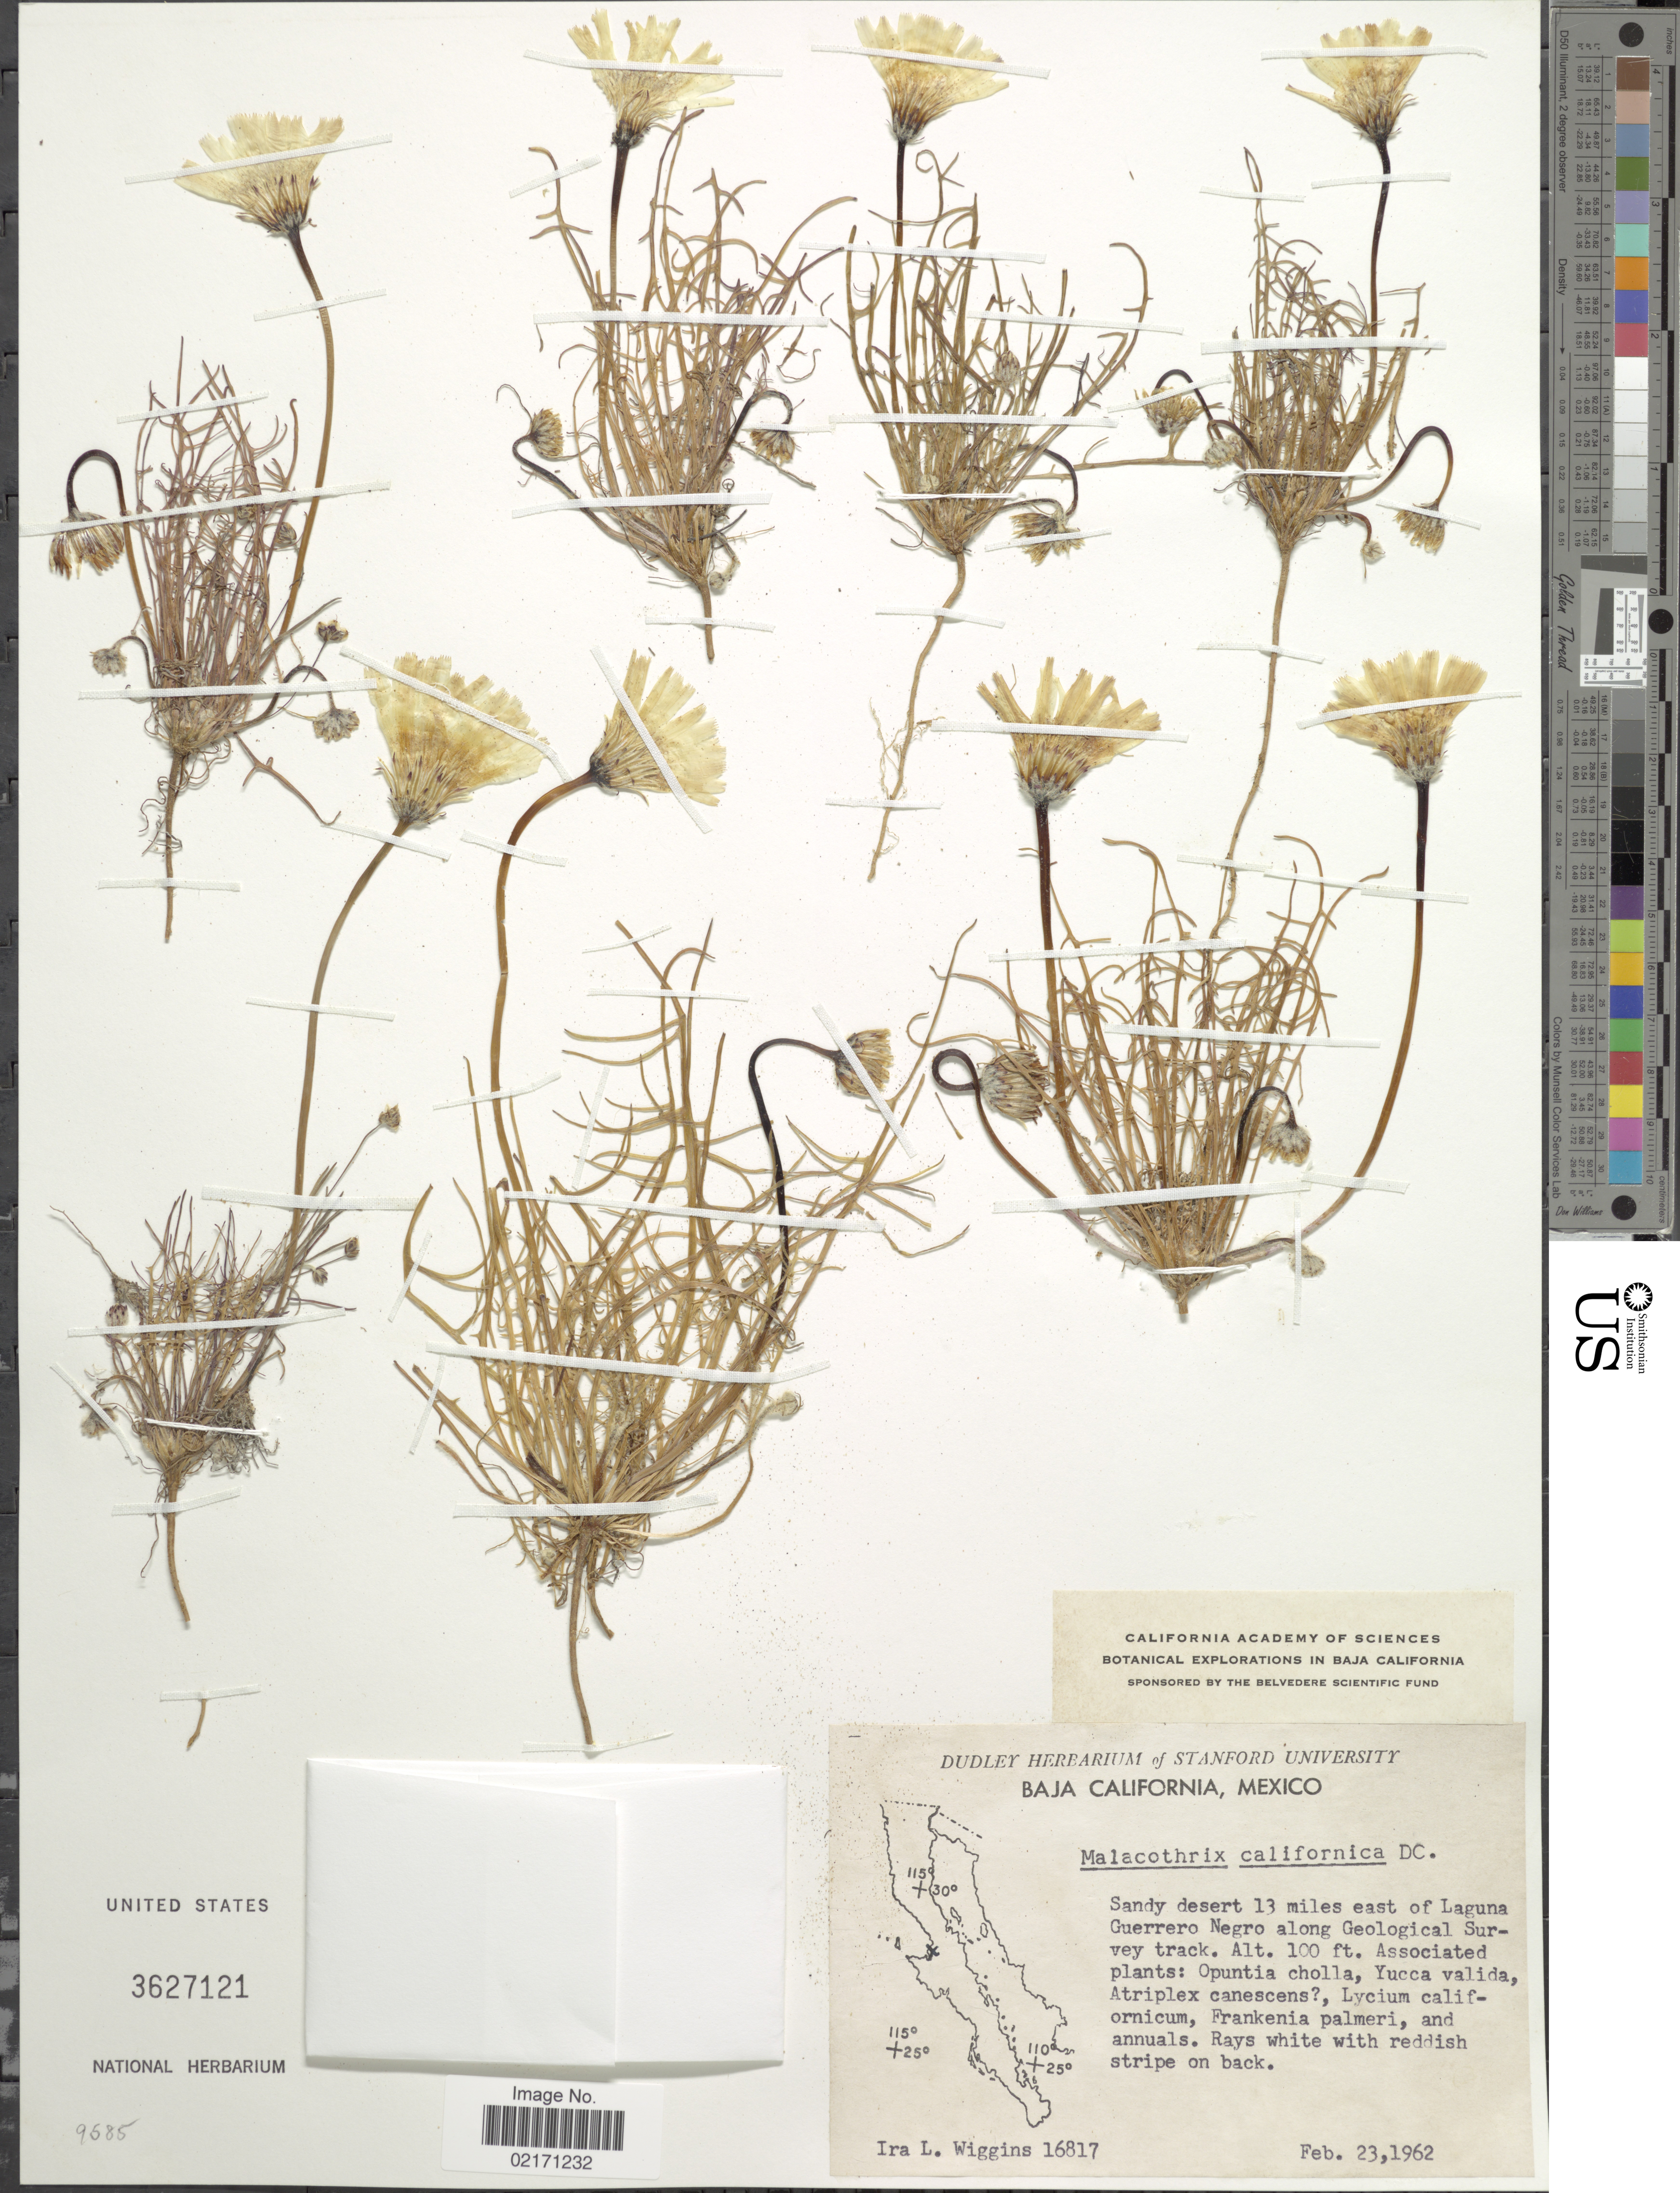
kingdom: Plantae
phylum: Tracheophyta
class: Magnoliopsida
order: Asterales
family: Asteraceae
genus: Malacothrix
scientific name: Malacothrix californica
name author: DC.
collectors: I. L. Wiggins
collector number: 16817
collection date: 1962-02-23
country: Mexico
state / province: Baja California Norte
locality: Sandy desert 13 miles east of Laguna Guerrero Negro long Geological Survey Track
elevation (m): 30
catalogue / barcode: US 3627121